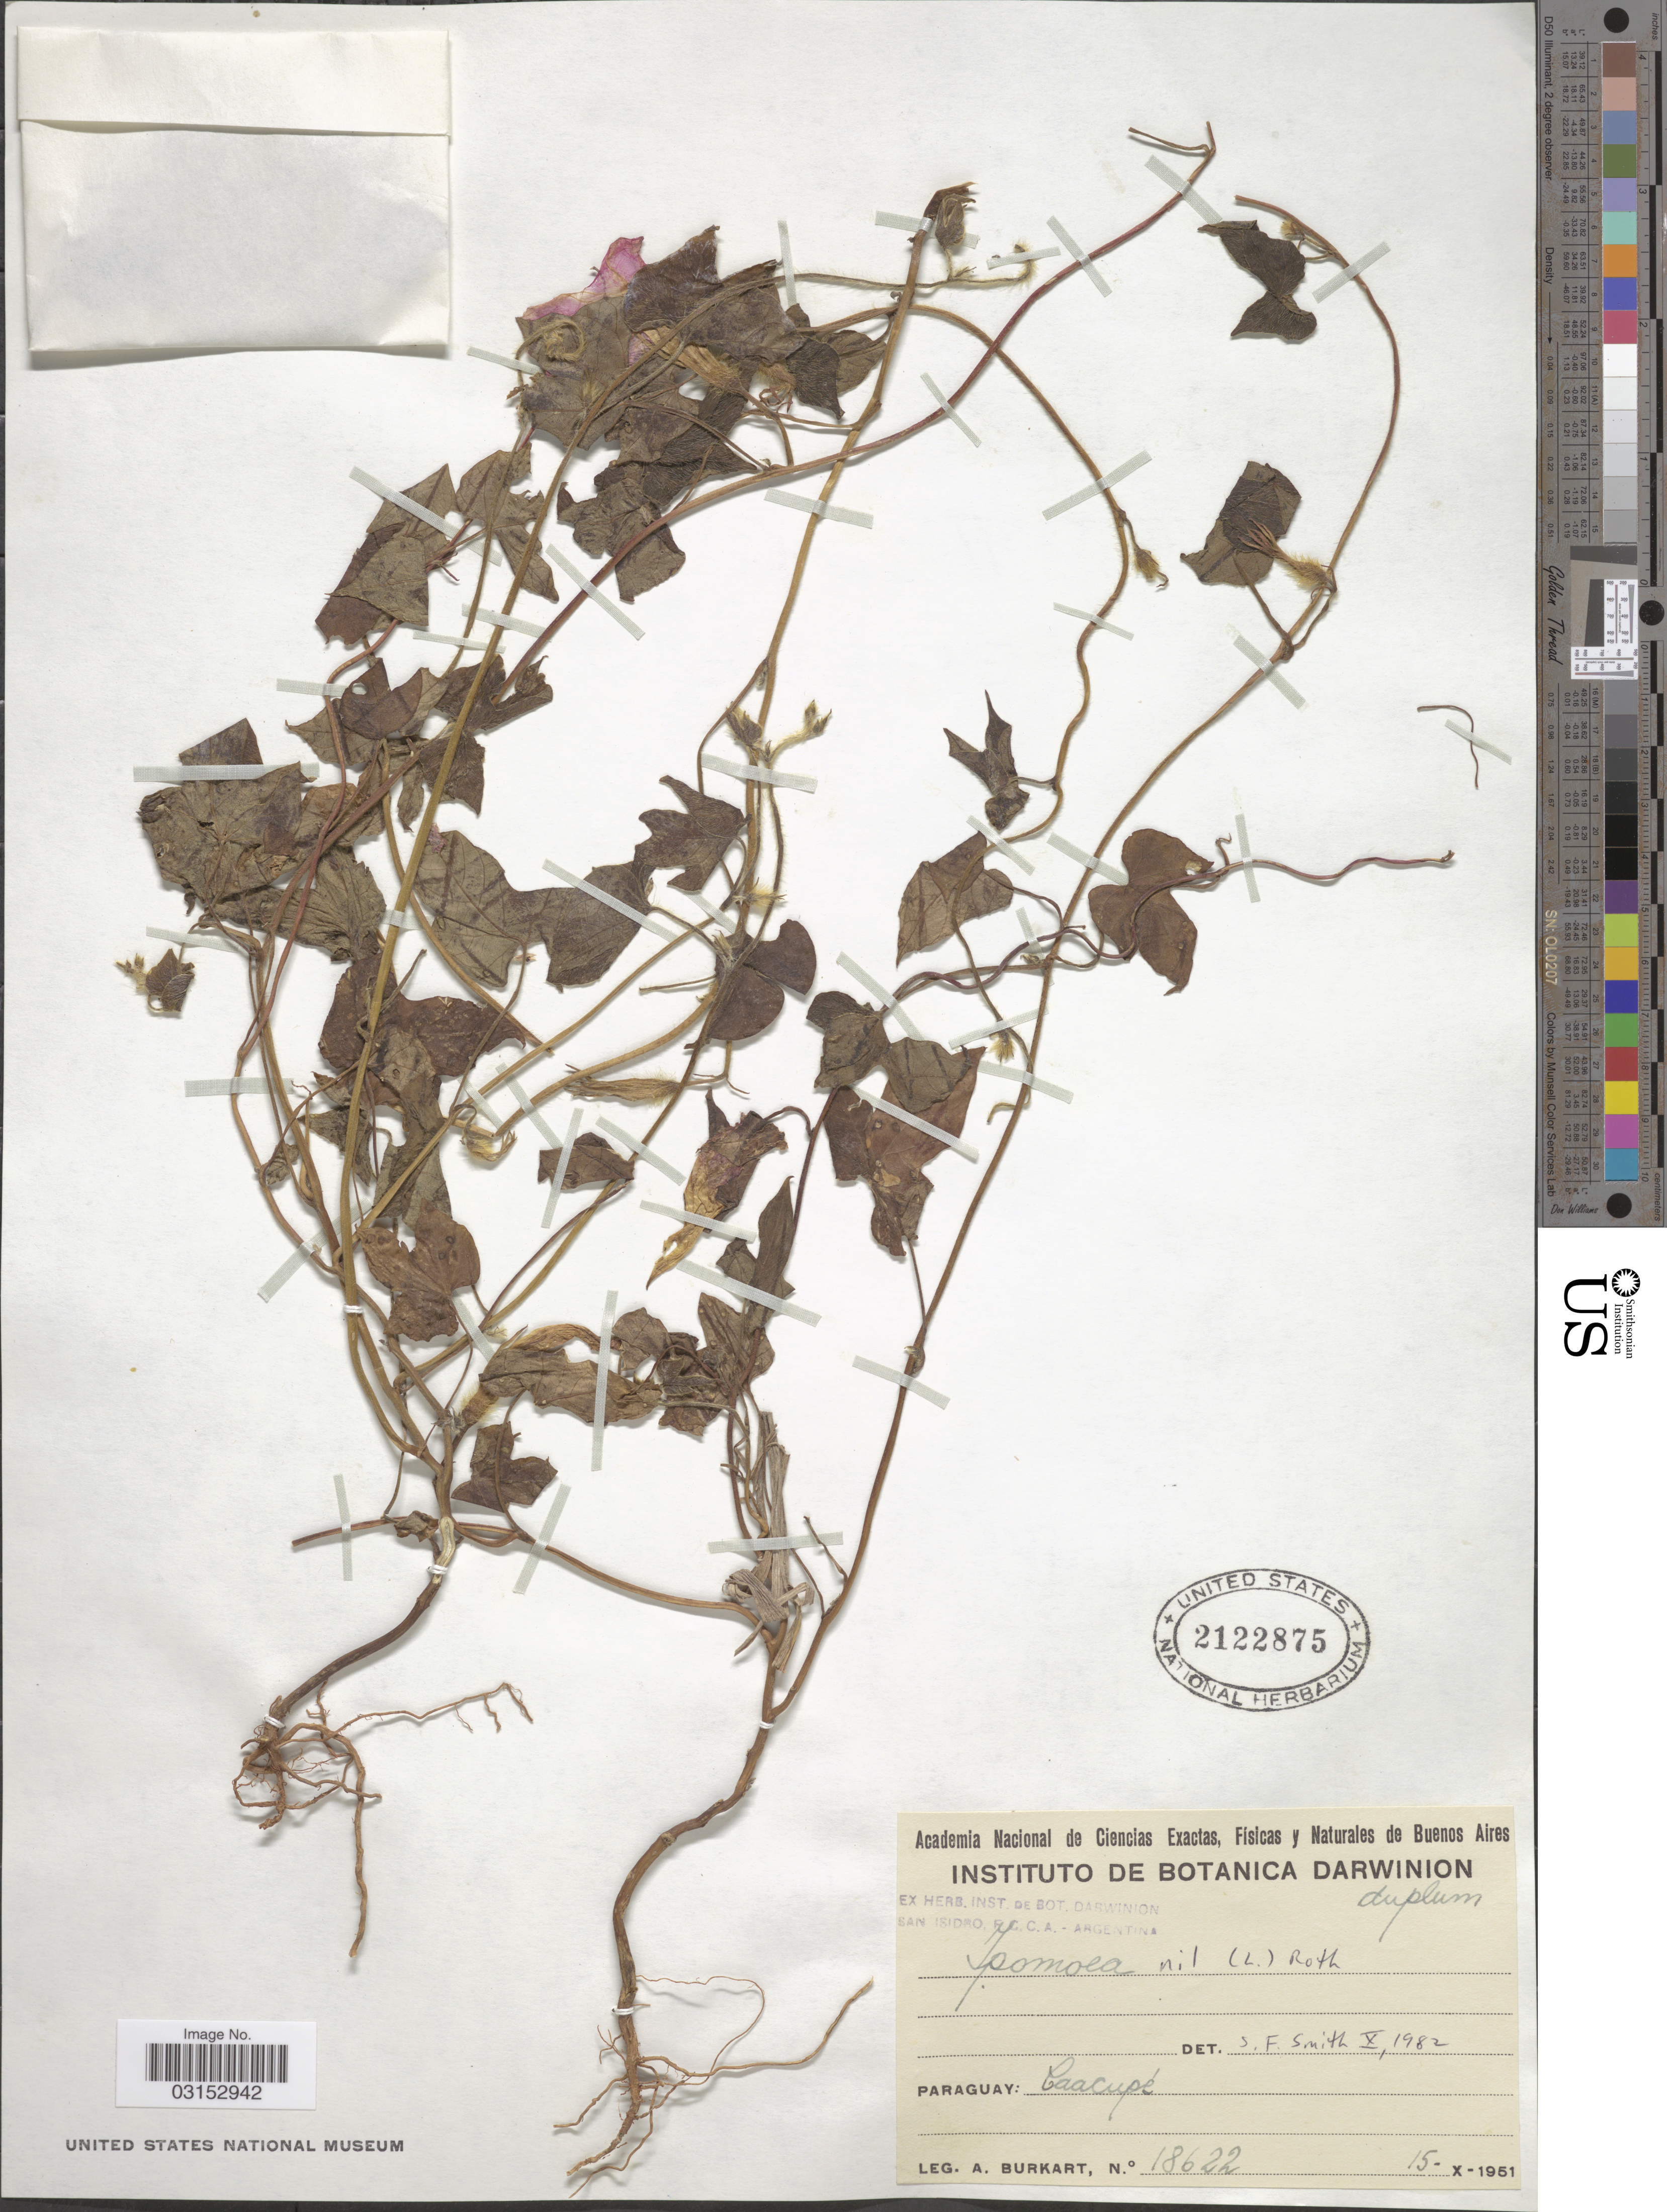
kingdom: Plantae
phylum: Tracheophyta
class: Magnoliopsida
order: Solanales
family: Convolvulaceae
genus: Ipomoea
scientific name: Ipomoea nil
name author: (L.) Roth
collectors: A. E. Burkart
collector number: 18622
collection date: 1951-10-15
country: Paraguay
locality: Caacupé.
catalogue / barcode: US 2122875